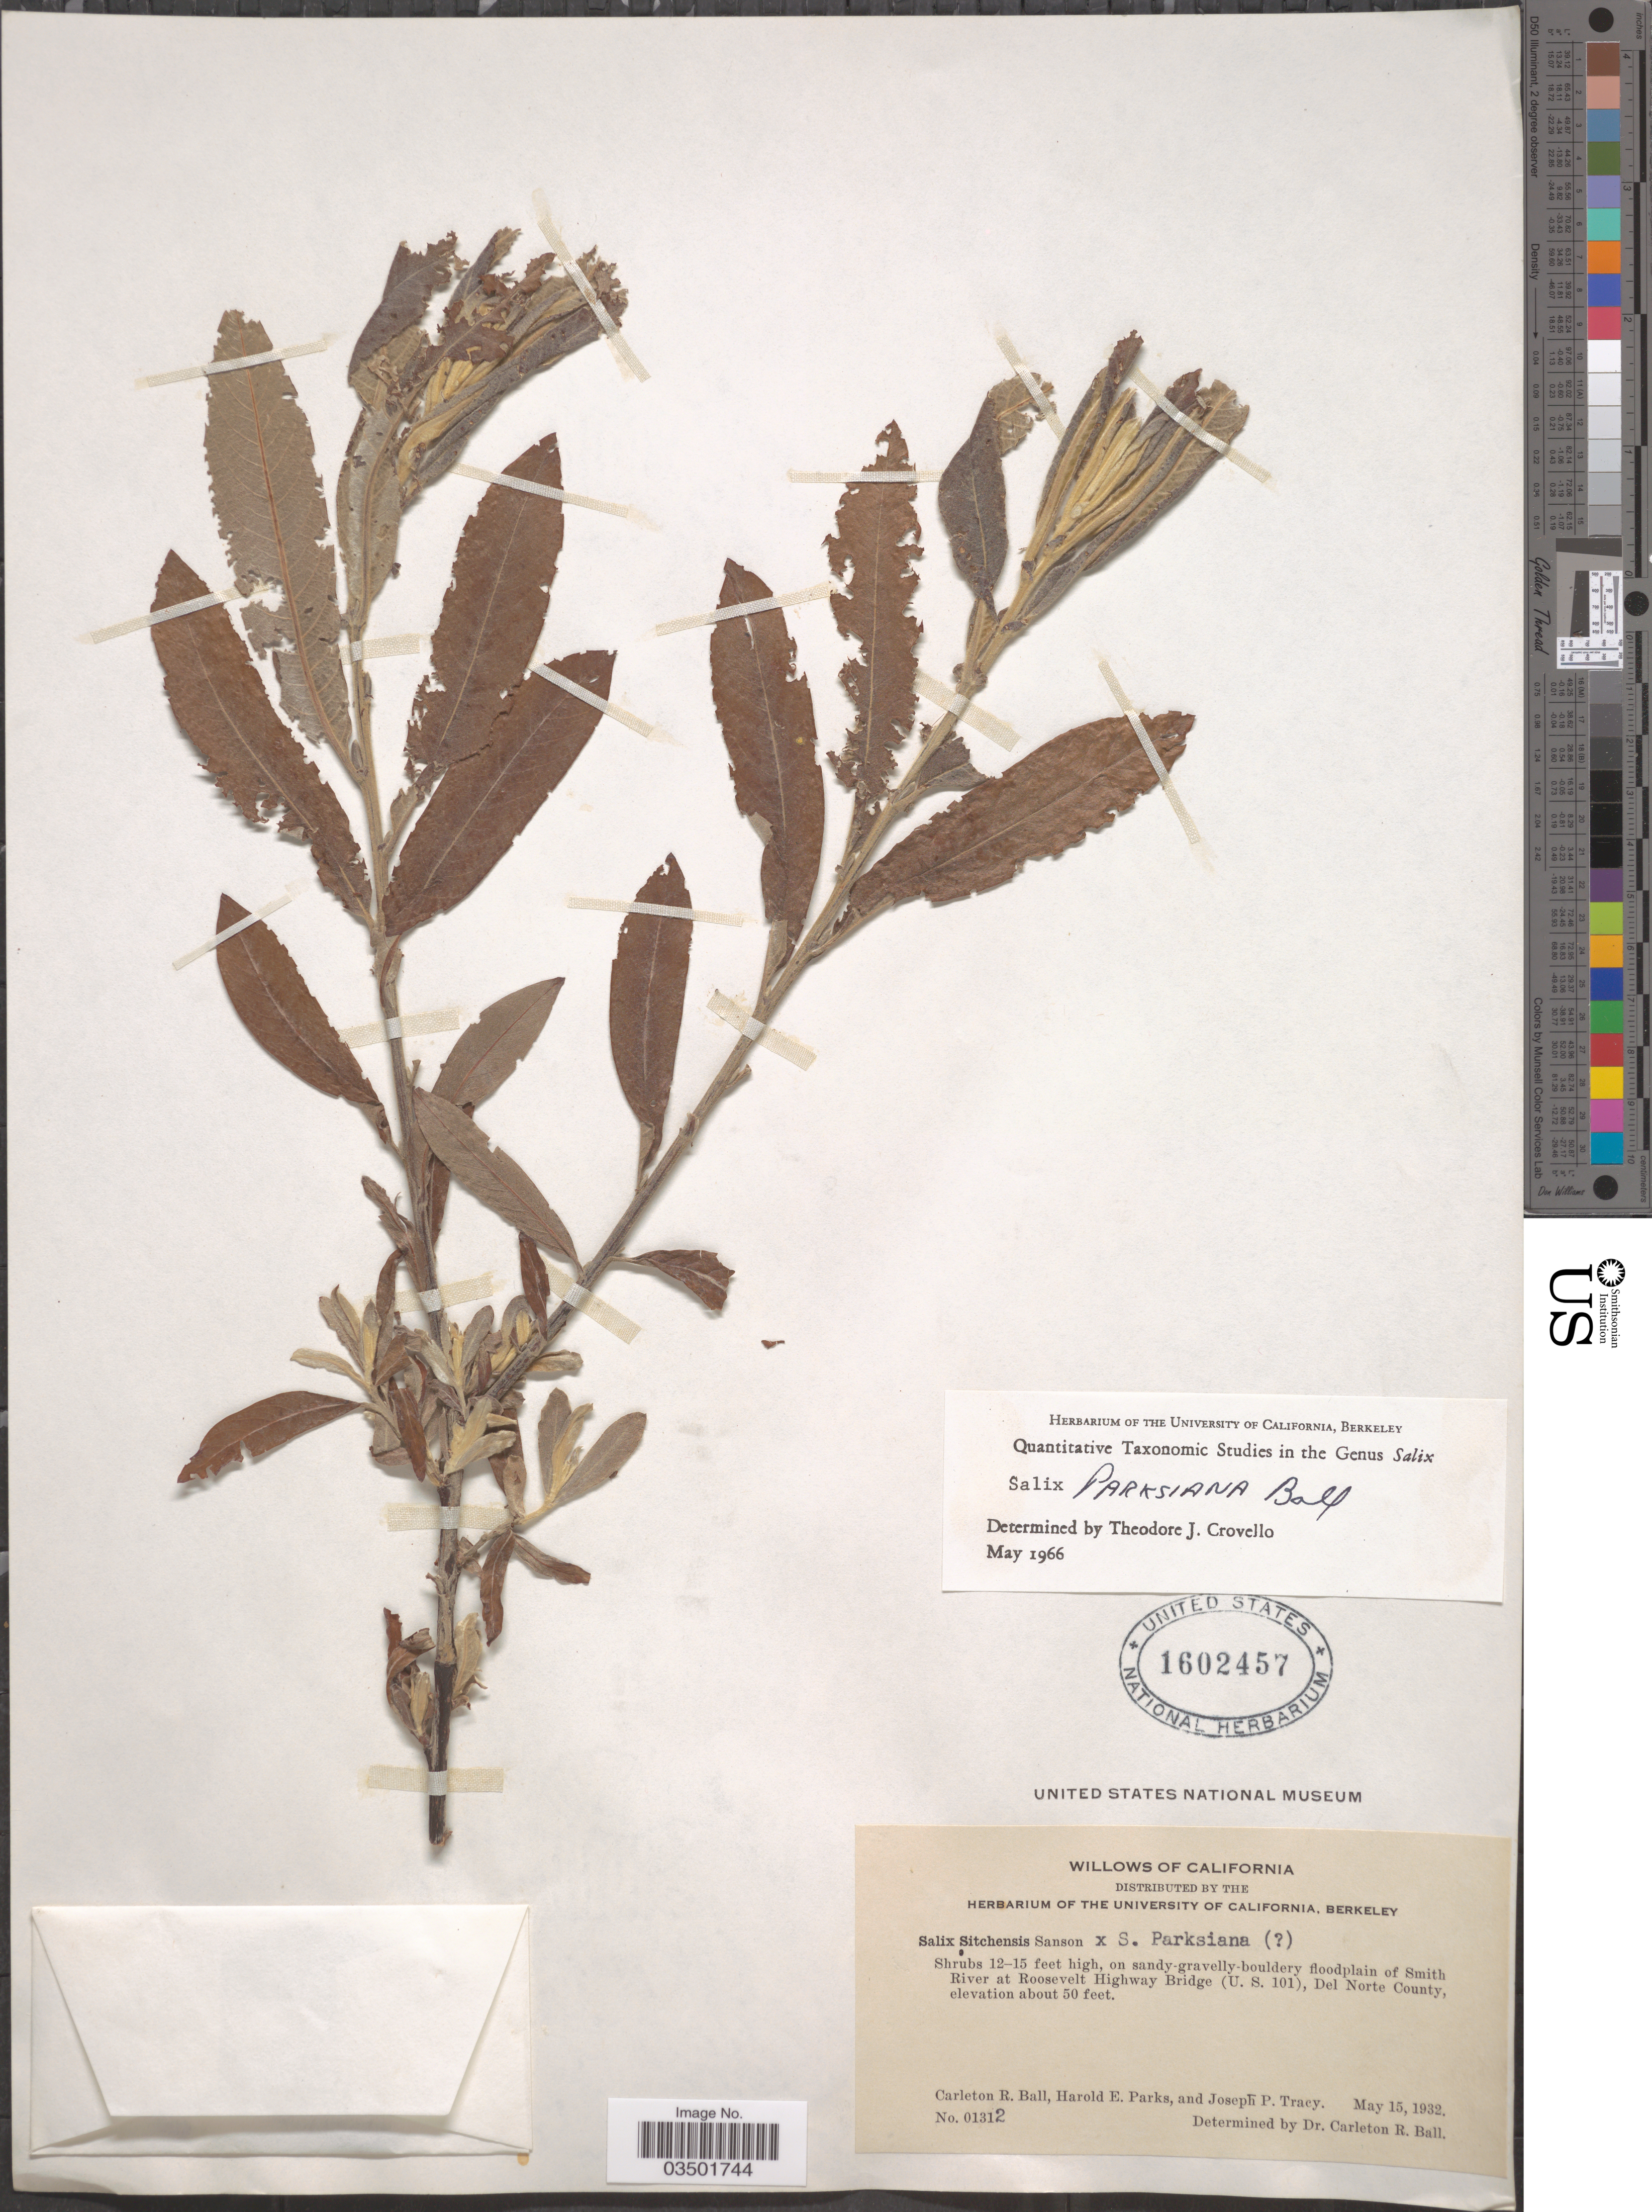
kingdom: Plantae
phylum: Tracheophyta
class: Magnoliopsida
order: Malpighiales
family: Salicaceae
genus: Salix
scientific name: Salix parksiana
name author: C.R. Ball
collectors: C. R. Ball, H. E. Parks & J. Tracy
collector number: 01312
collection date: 1932-05-15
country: United States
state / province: California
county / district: Del Norte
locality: On sandy-gravelly-bouldery floodplain of Smith River at Roosevelt Highway Bridge (U. S. 101), Del Norte County.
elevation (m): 15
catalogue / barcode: US 1602457